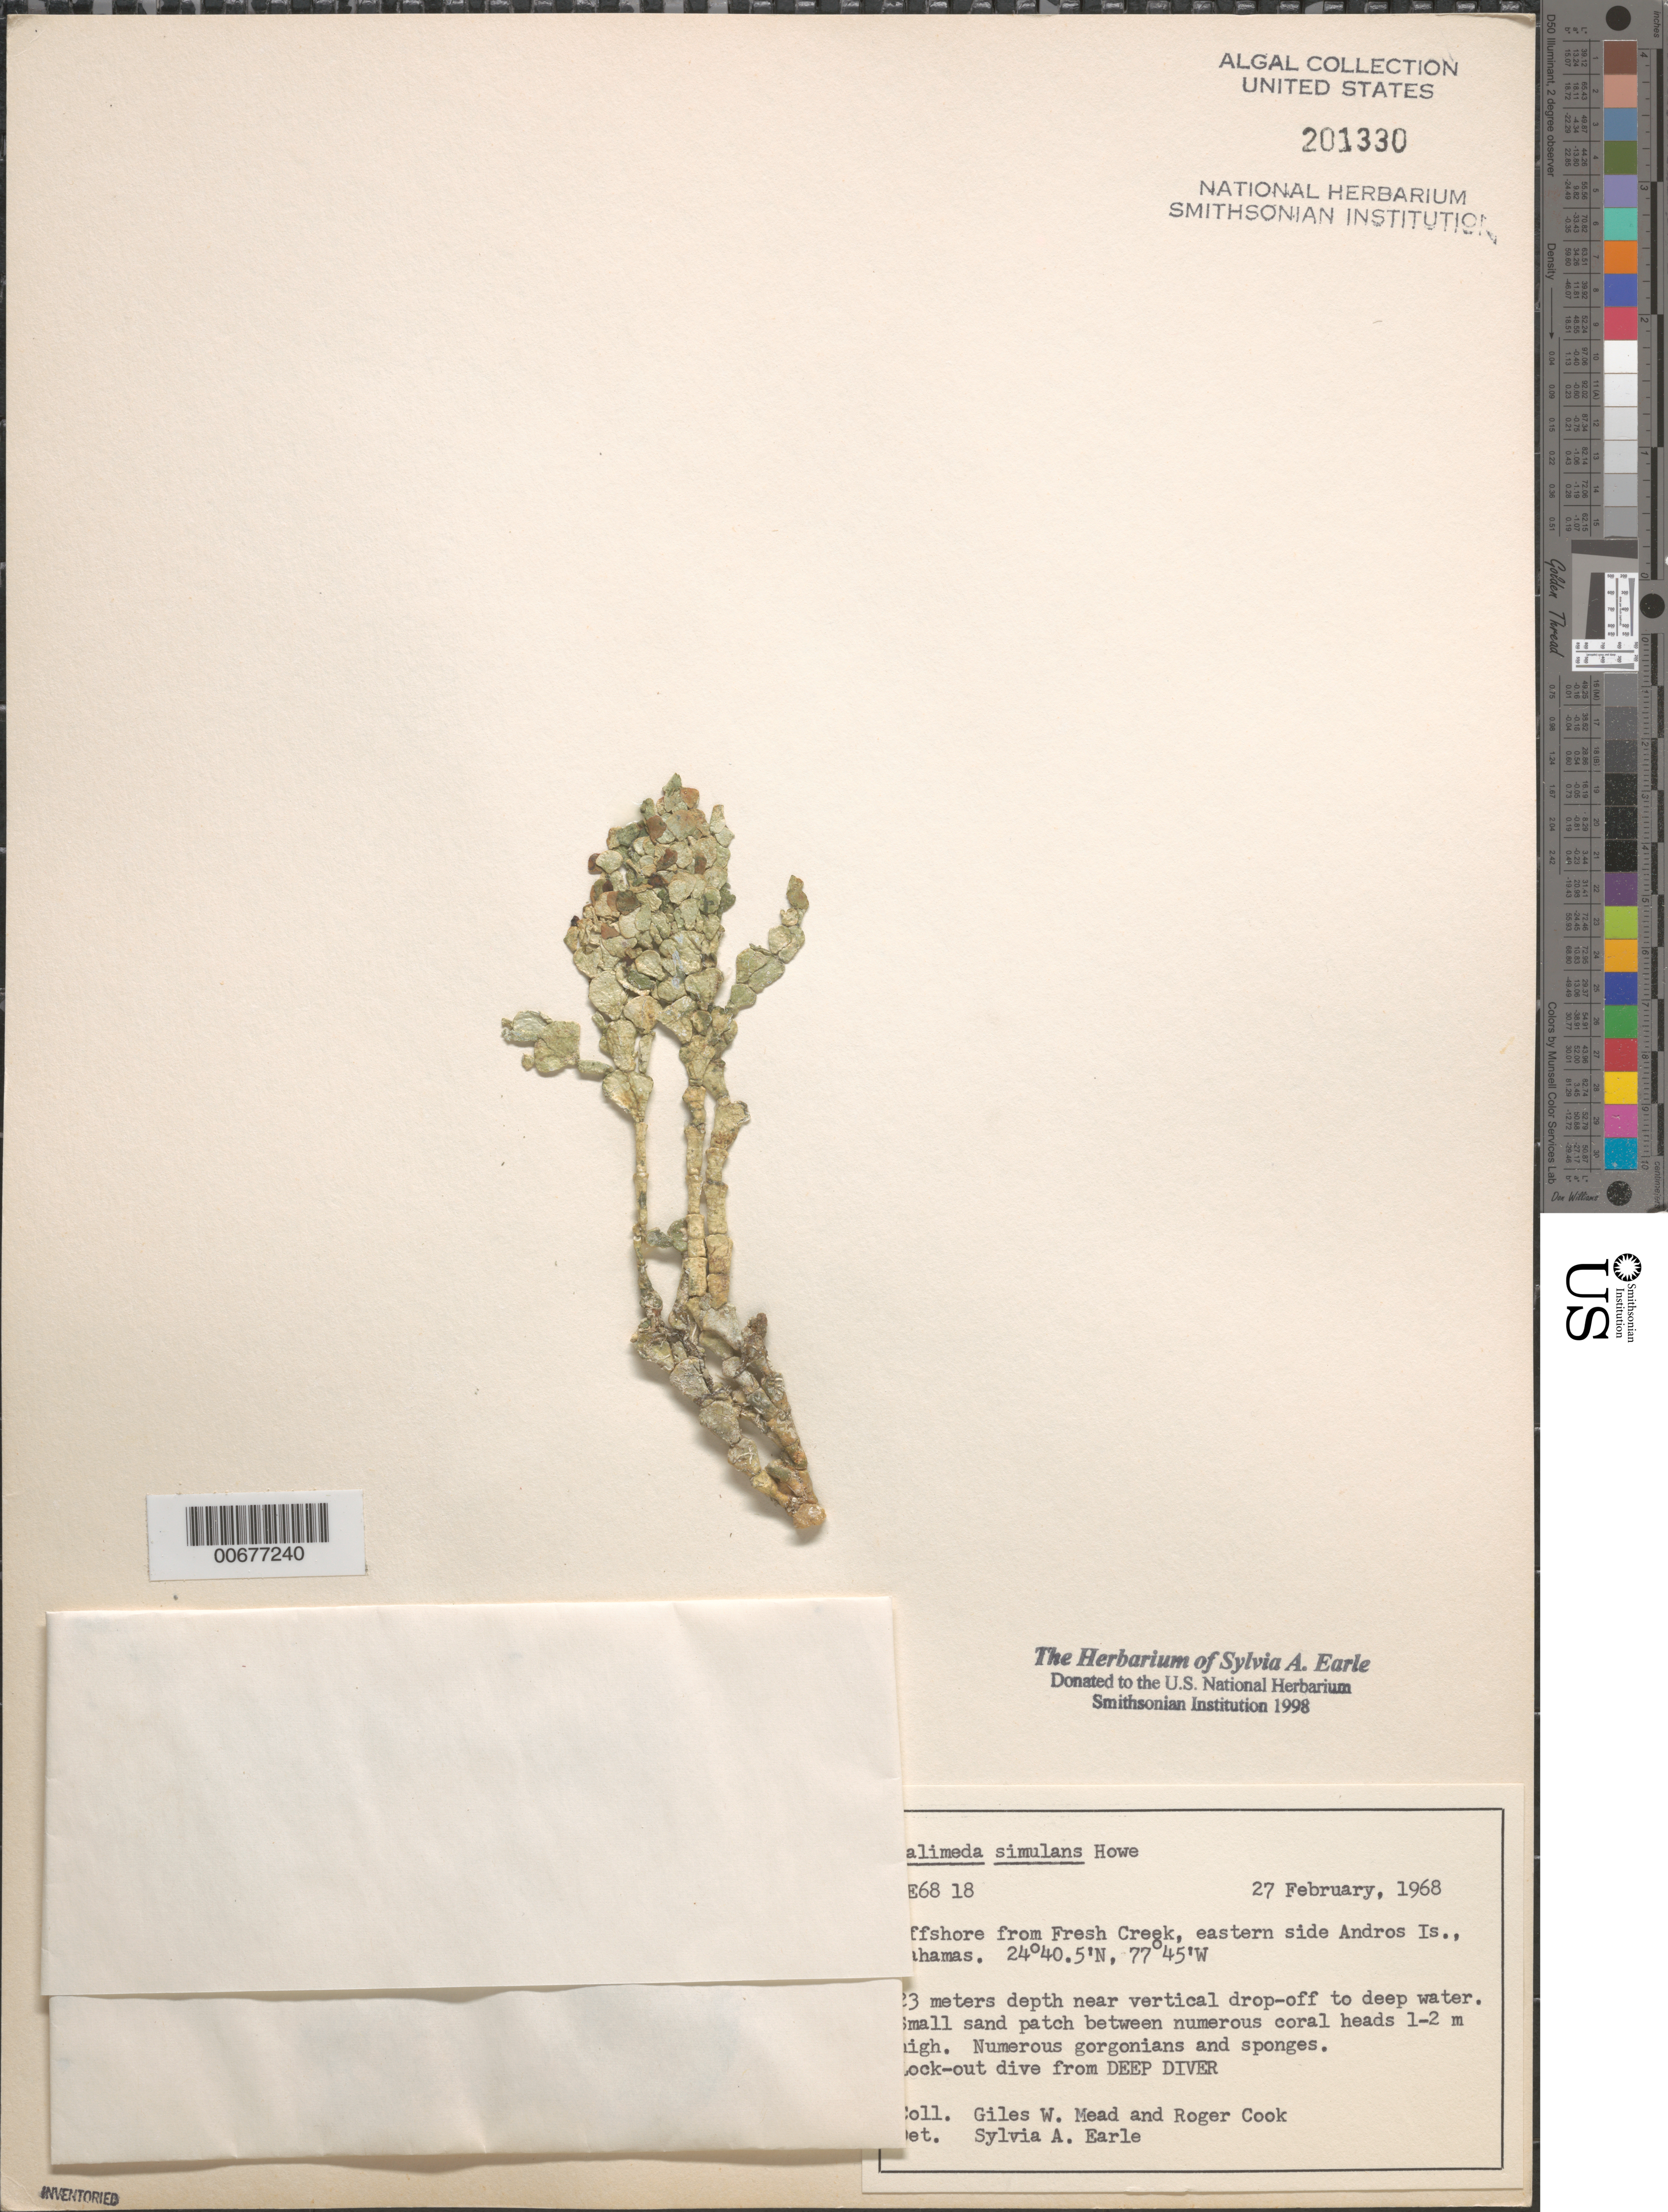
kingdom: Plantae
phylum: Chlorophyta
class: Ulvophyceae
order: Bryopsidales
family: Halimedaceae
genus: Halimeda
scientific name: Halimeda simulans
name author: M. Howe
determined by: Earle, S. A.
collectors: G. W. Mead & R. Cook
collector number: SE 6818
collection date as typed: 27 Feb 1968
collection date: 1968-02-27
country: Bahamas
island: Andros Island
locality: Off Fresh Creek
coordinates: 24 40.5' N, 77 45' W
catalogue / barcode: US 201330